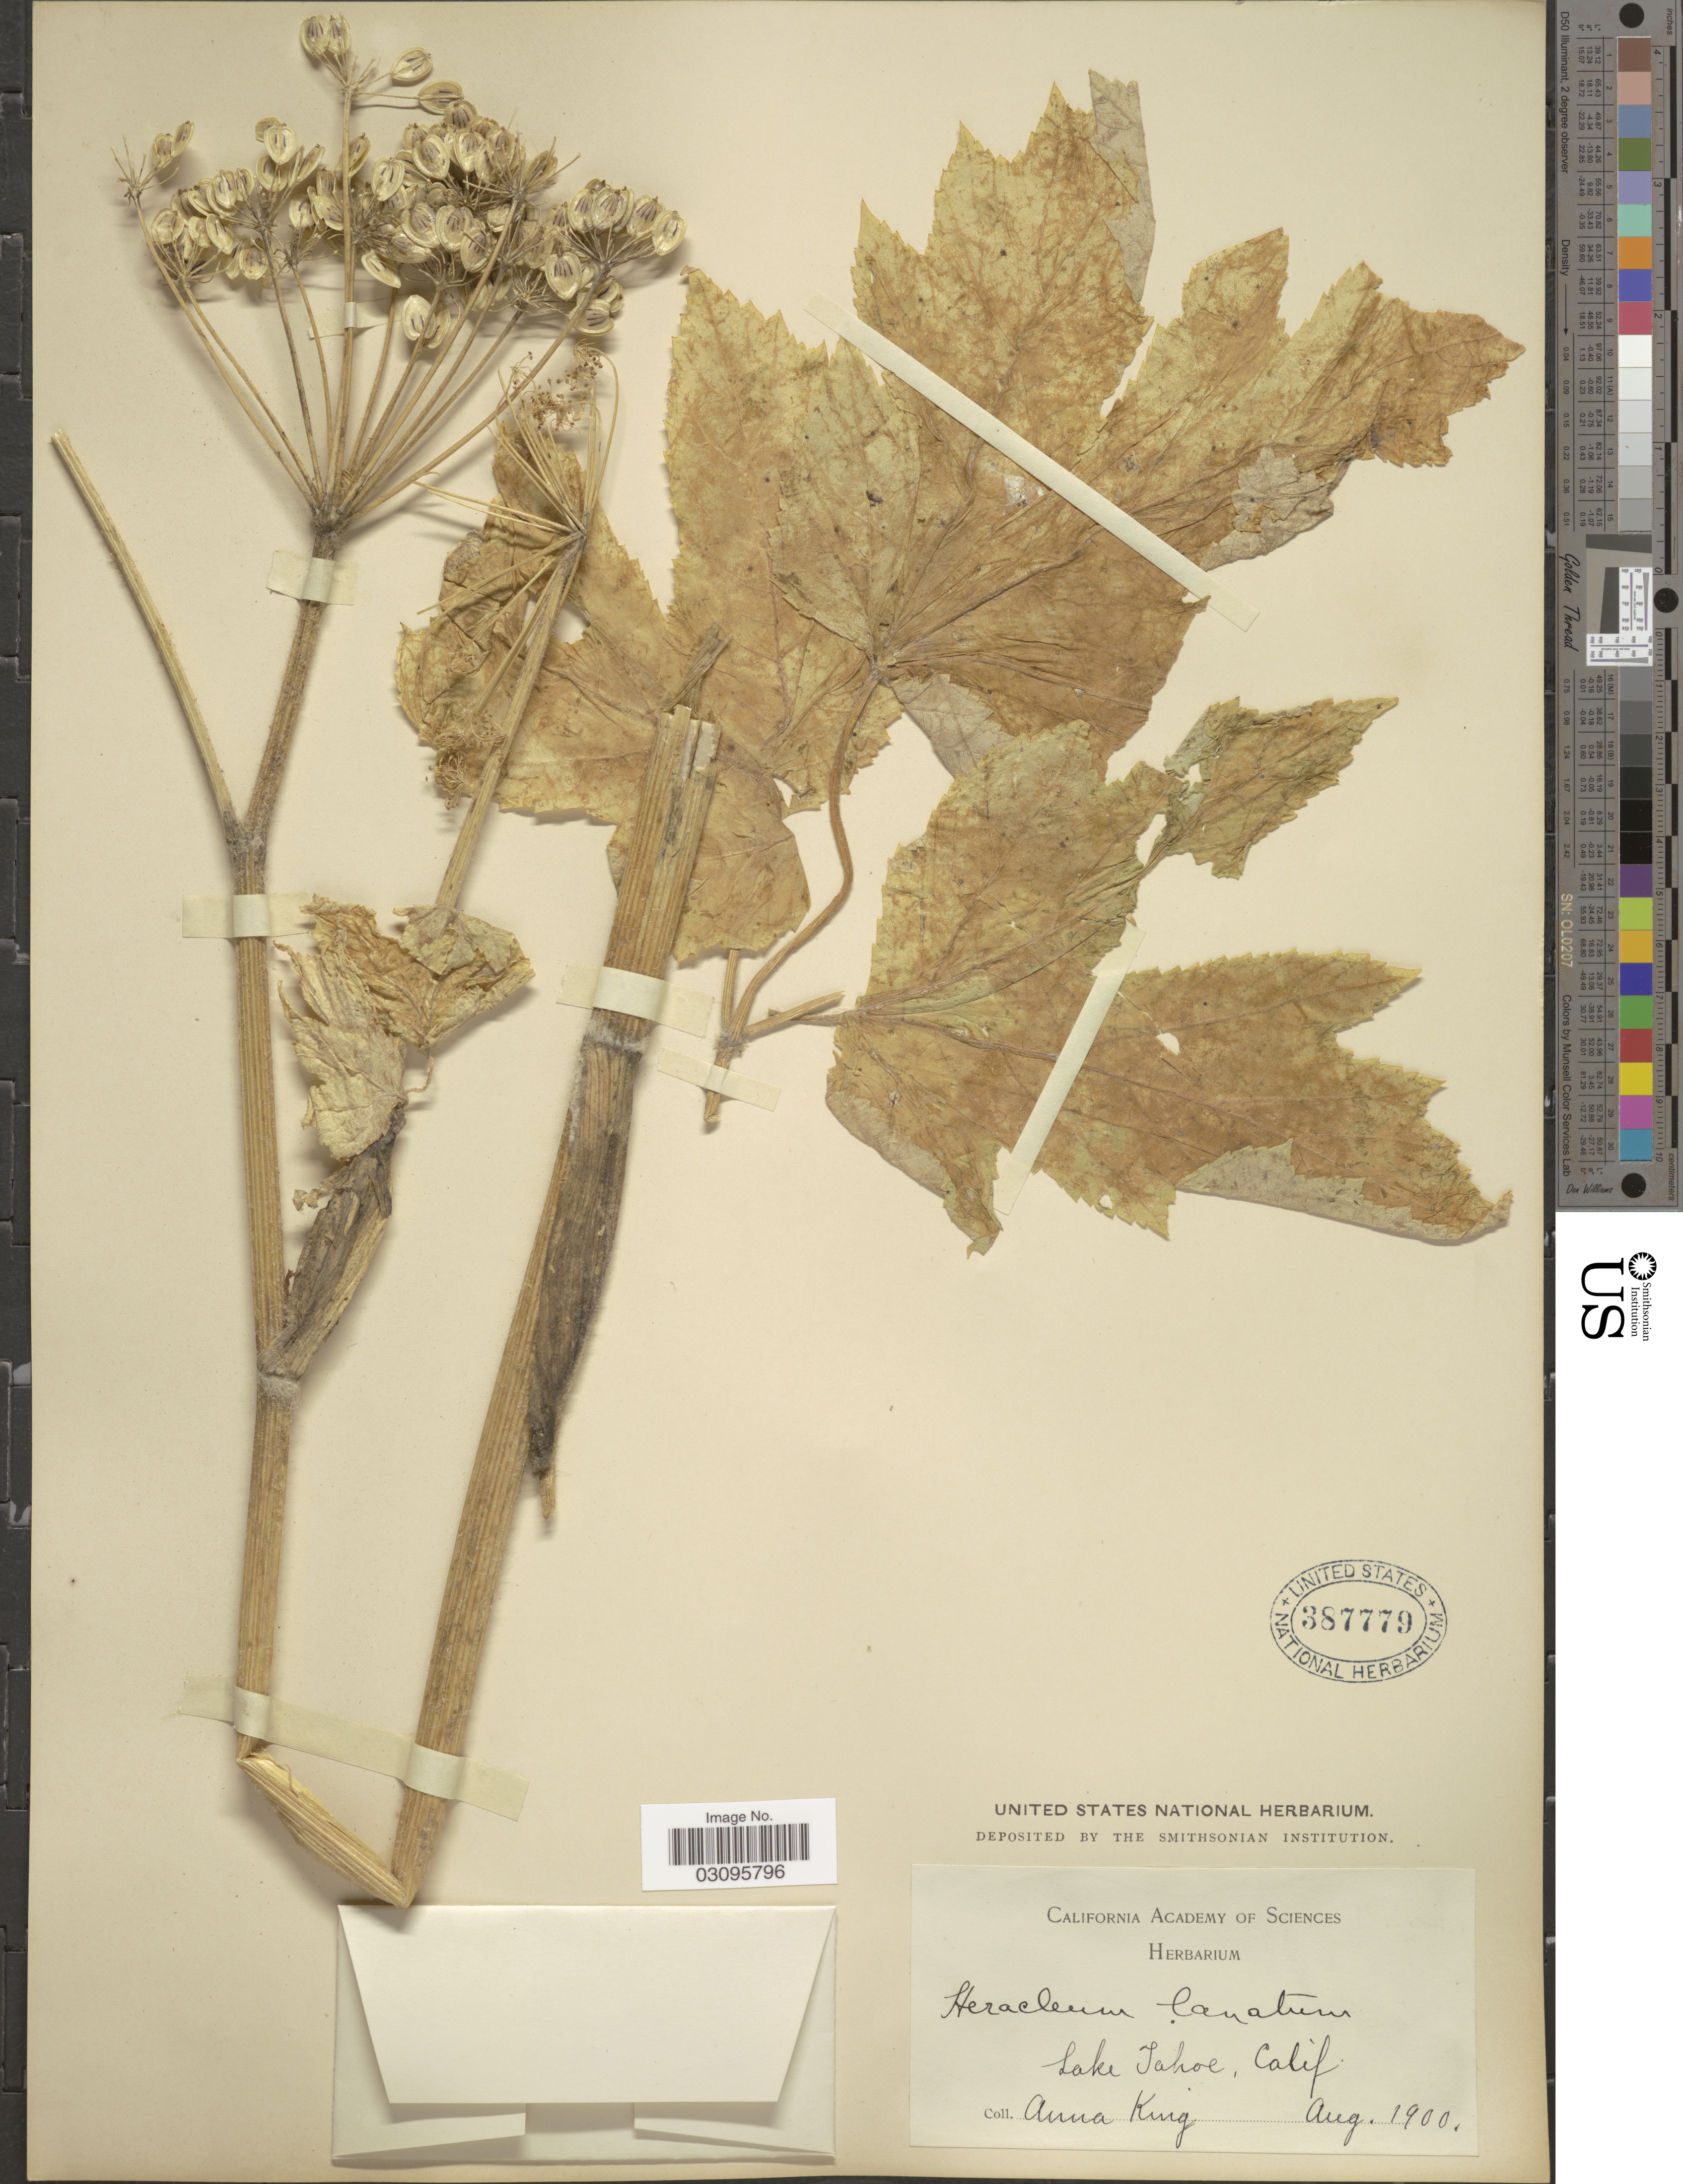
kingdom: Plantae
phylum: Tracheophyta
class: Magnoliopsida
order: Apiales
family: Apiaceae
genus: Heracleum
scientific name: Heracleum lanatum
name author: Michx.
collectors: A. King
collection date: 1900-08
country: United States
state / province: California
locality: Lake Tahoe, Calif.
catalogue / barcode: US 387779